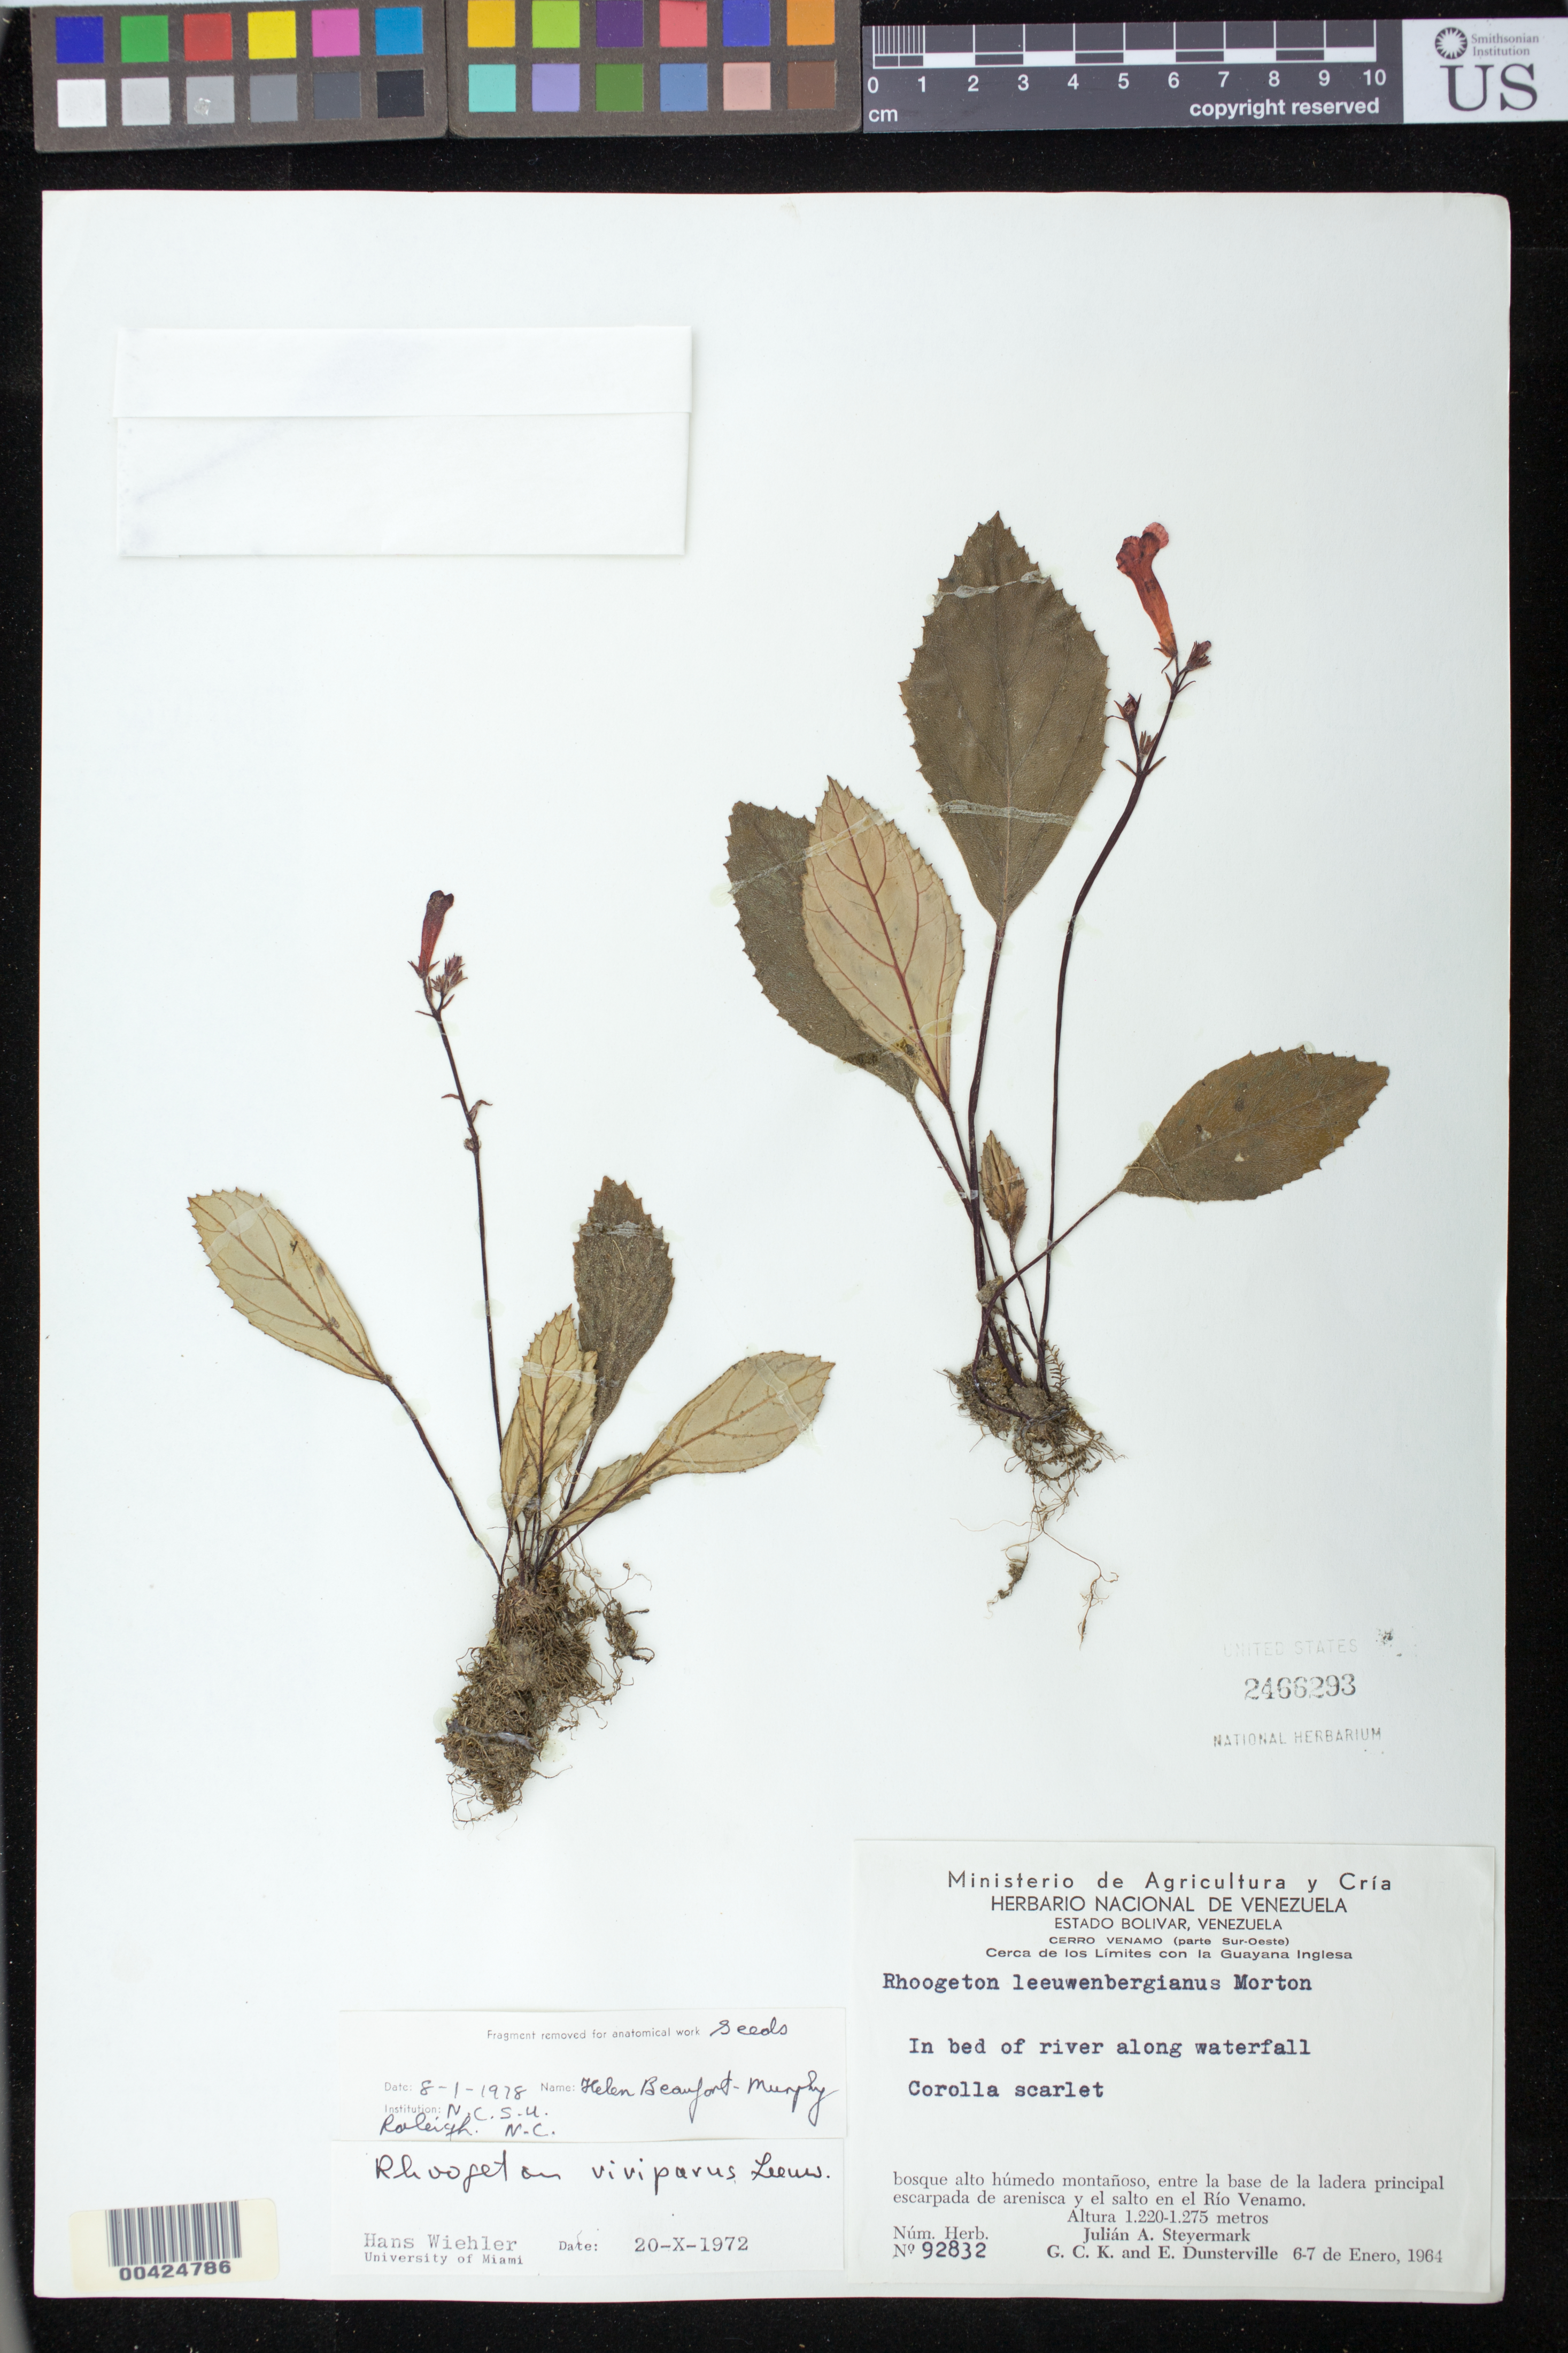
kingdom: Plantae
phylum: Tracheophyta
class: Magnoliopsida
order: Lamiales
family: Gesneriaceae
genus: Rhoogeton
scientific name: Rhoogeton viviparus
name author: Leeuwenb.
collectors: J. Steyermark, G. C. K. Dunsterville & E. Dunsterville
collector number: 92832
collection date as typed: Jan 1964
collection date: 1964-01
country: Venezuela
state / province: Bolívar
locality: Rio Venamo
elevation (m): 1220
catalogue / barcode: US 2466293